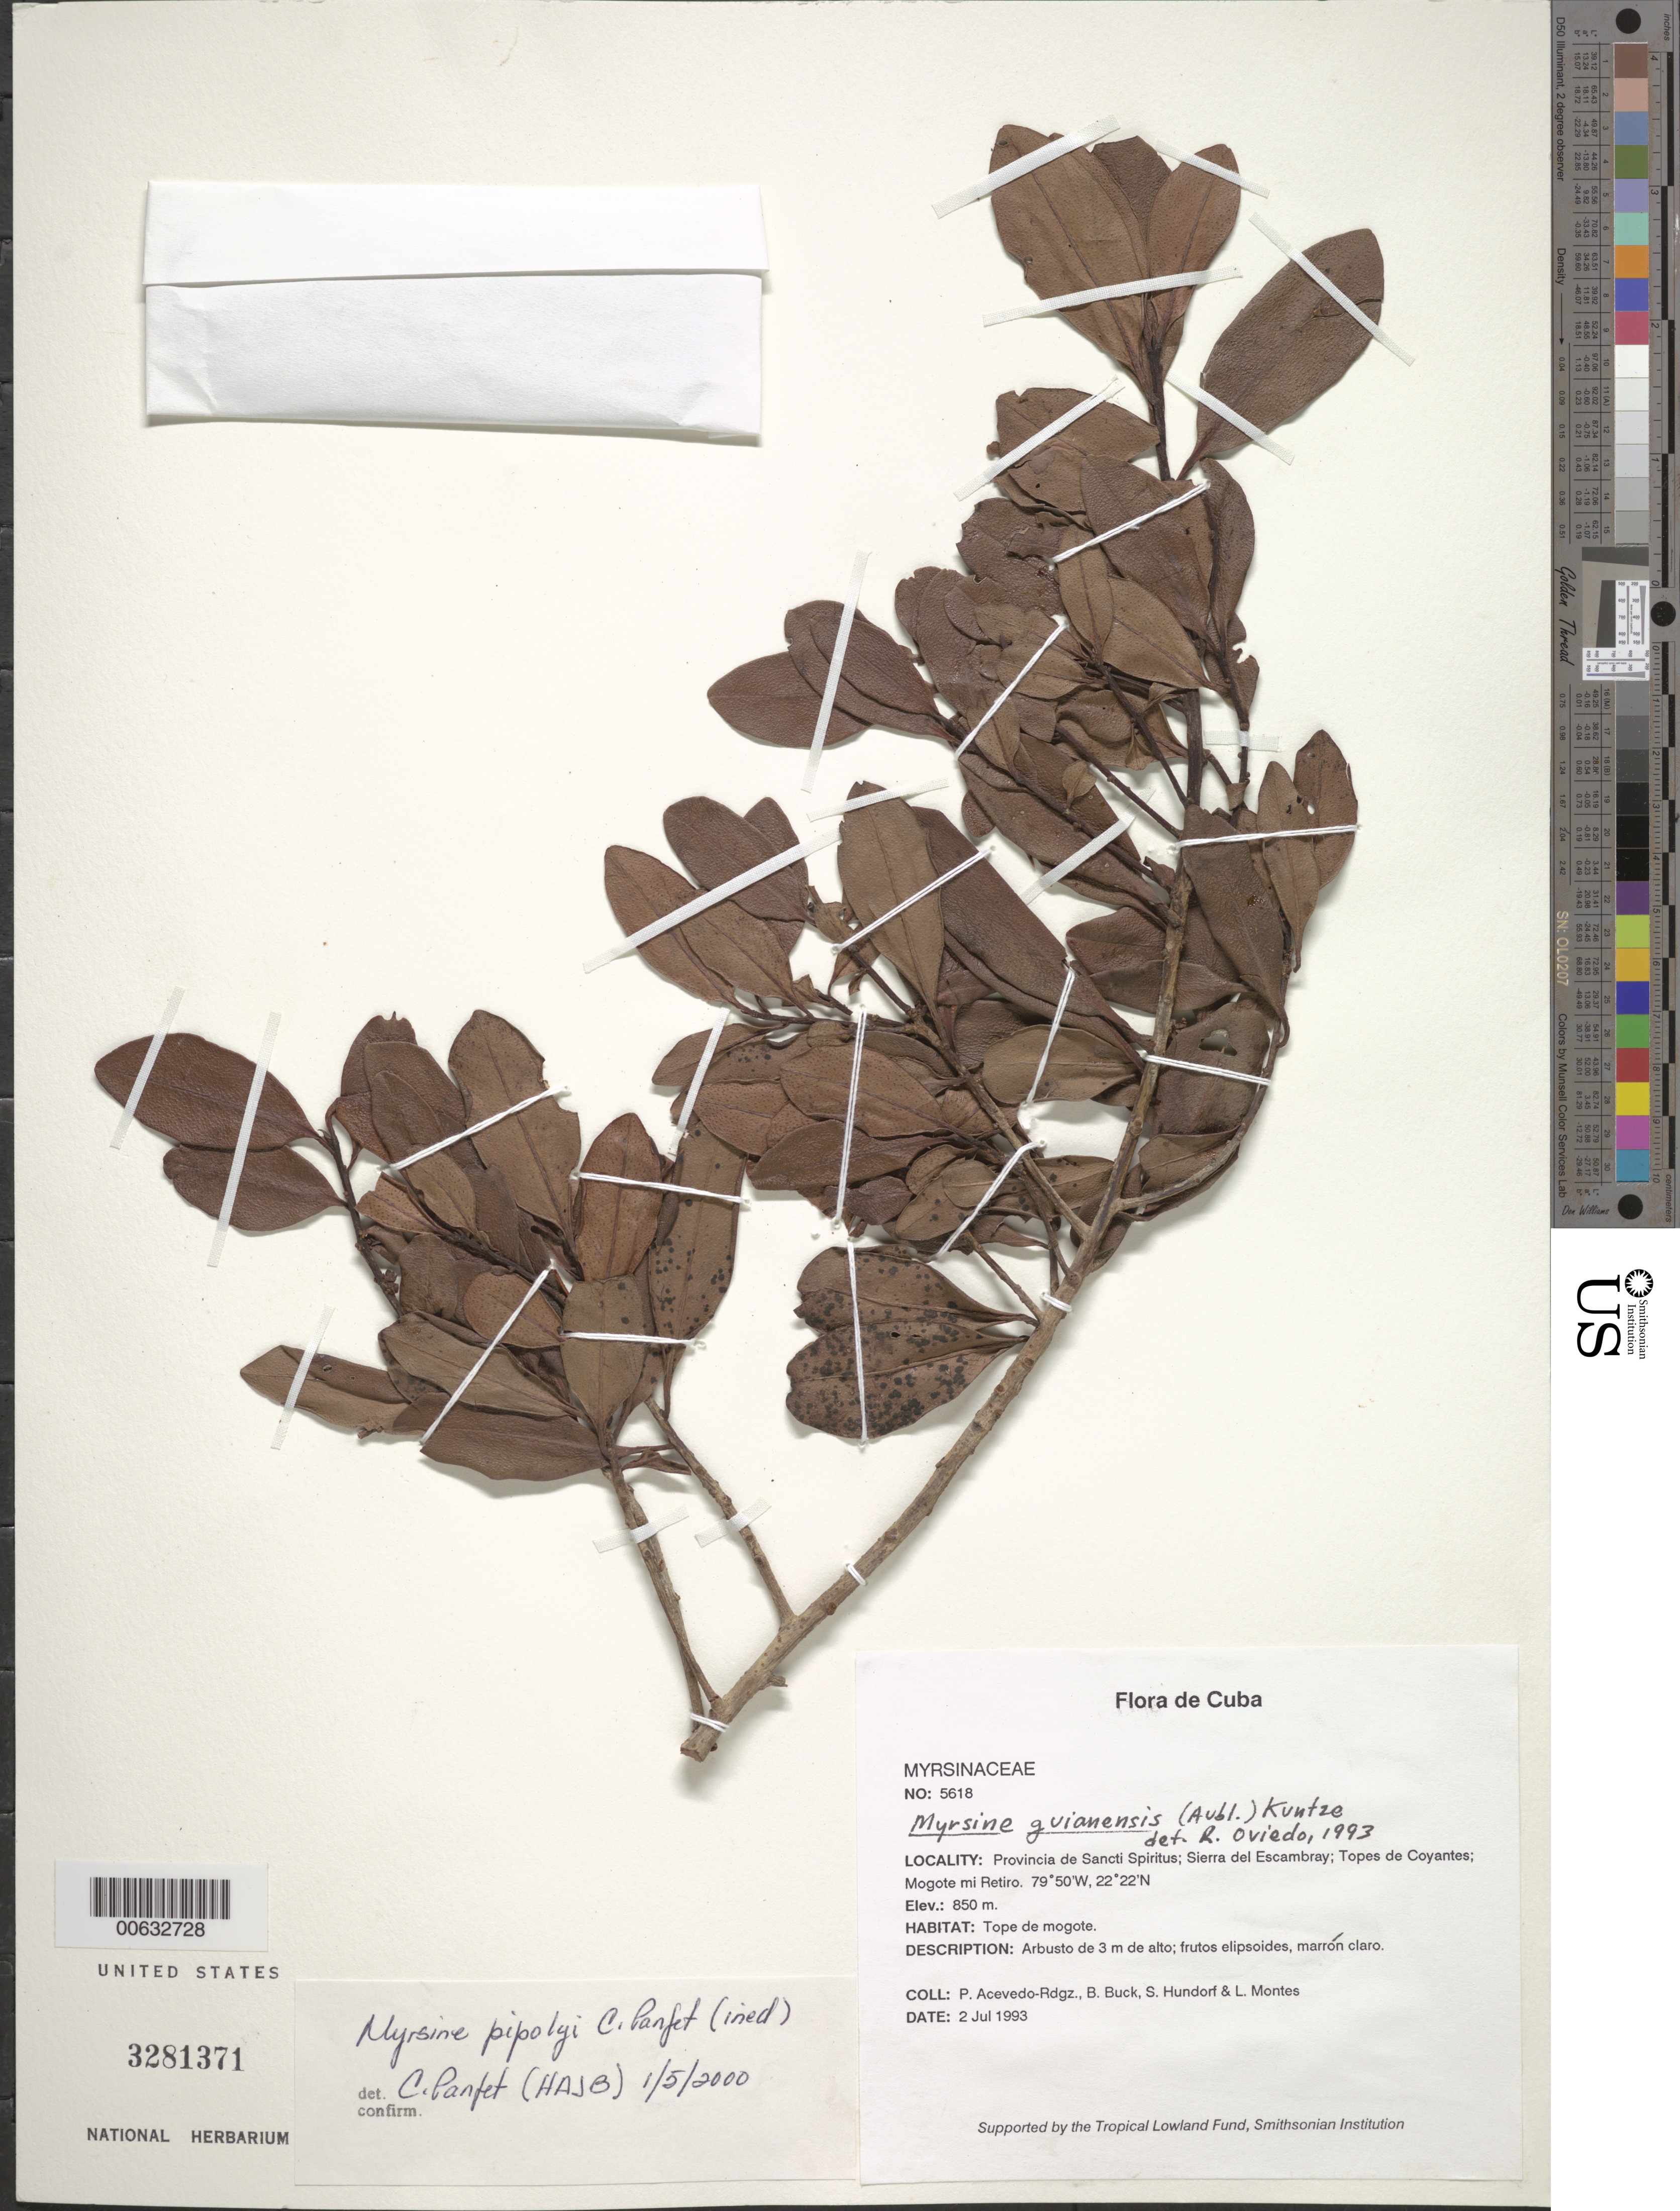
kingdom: Plantae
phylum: Tracheophyta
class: Magnoliopsida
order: Ericales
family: Primulaceae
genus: Myrsine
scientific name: Myrsine pipolyi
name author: Panfet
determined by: Panfet, C.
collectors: P. Acevedo-Rodr., B. Buck, S. Hundorf & L. Montes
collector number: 5618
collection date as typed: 02 Jul 1993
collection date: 1993-07-02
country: Cuba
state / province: Sancti Spiritus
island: Cuba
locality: Sierra del Escambray; Topes de Coyantes; Mogote mi Retiro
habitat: Tope de mogote.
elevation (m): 850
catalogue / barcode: US 3281371